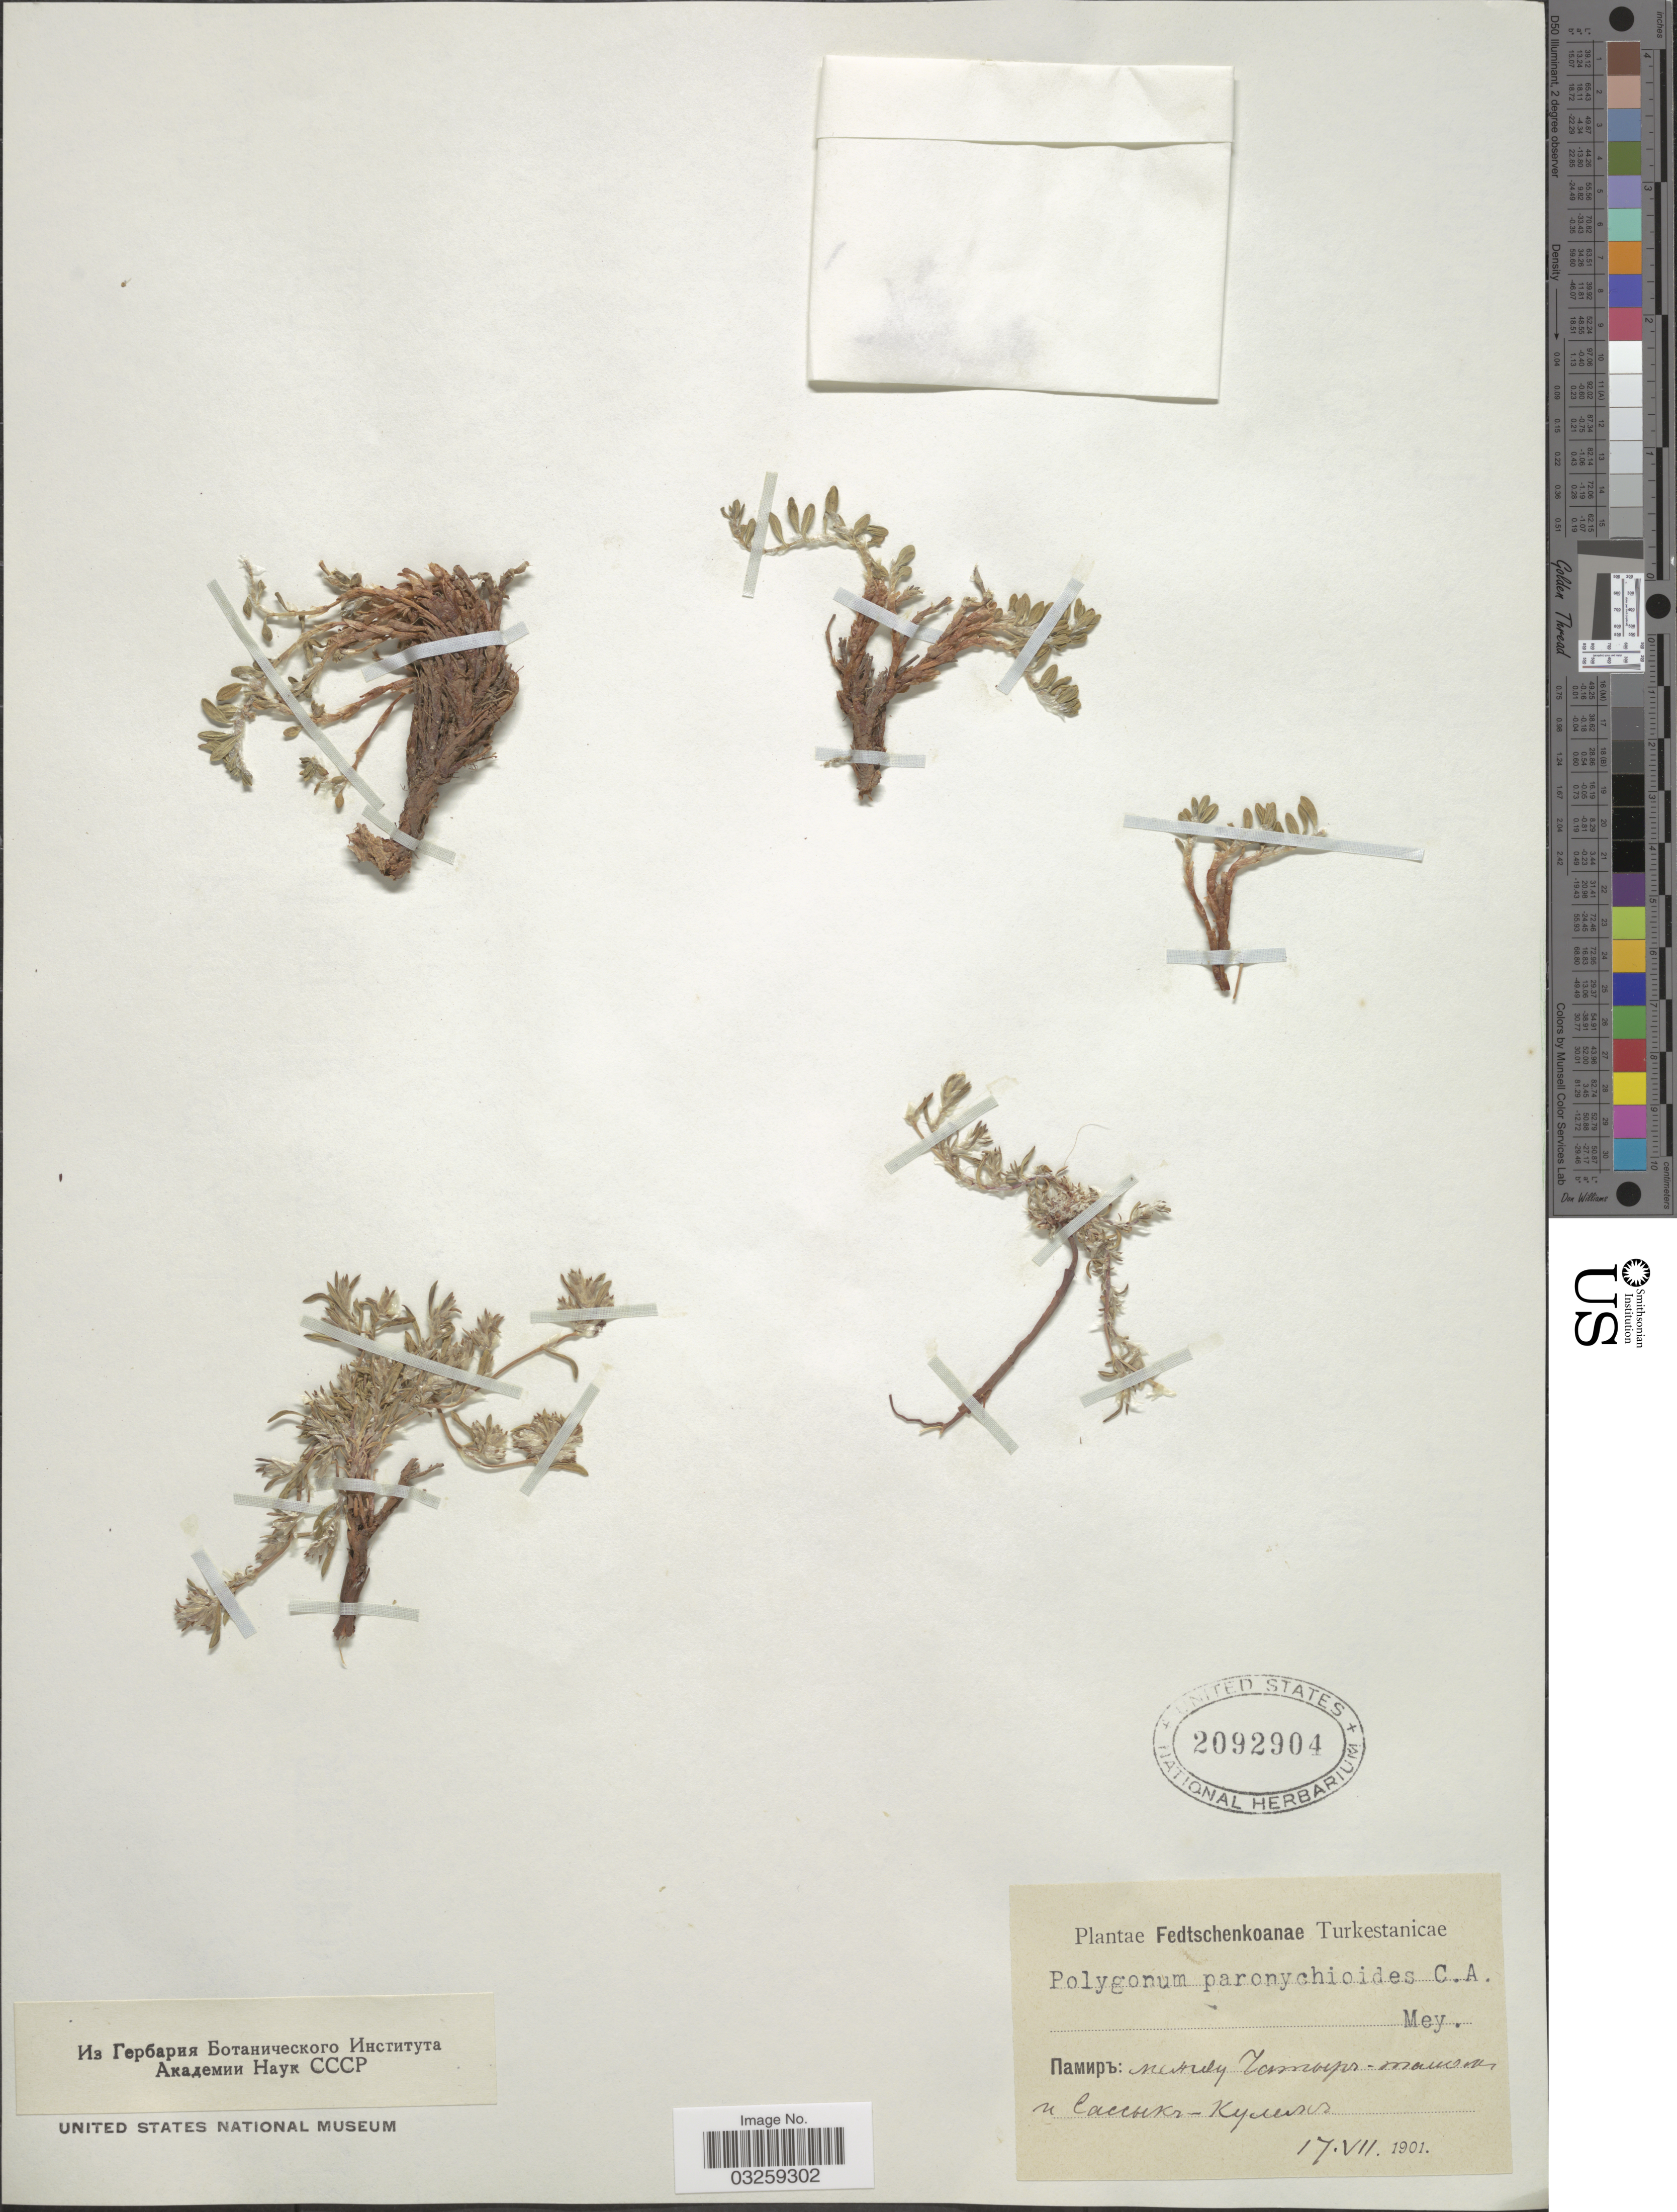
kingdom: Plantae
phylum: Tracheophyta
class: Magnoliopsida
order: Caryophyllales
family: Polygonaceae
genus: Polygonum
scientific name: Polygonum polycnemoides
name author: Jaub. & Spach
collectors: Fedtschenko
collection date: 1901-07-17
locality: Turkestanicae. X.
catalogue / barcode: US 2092904